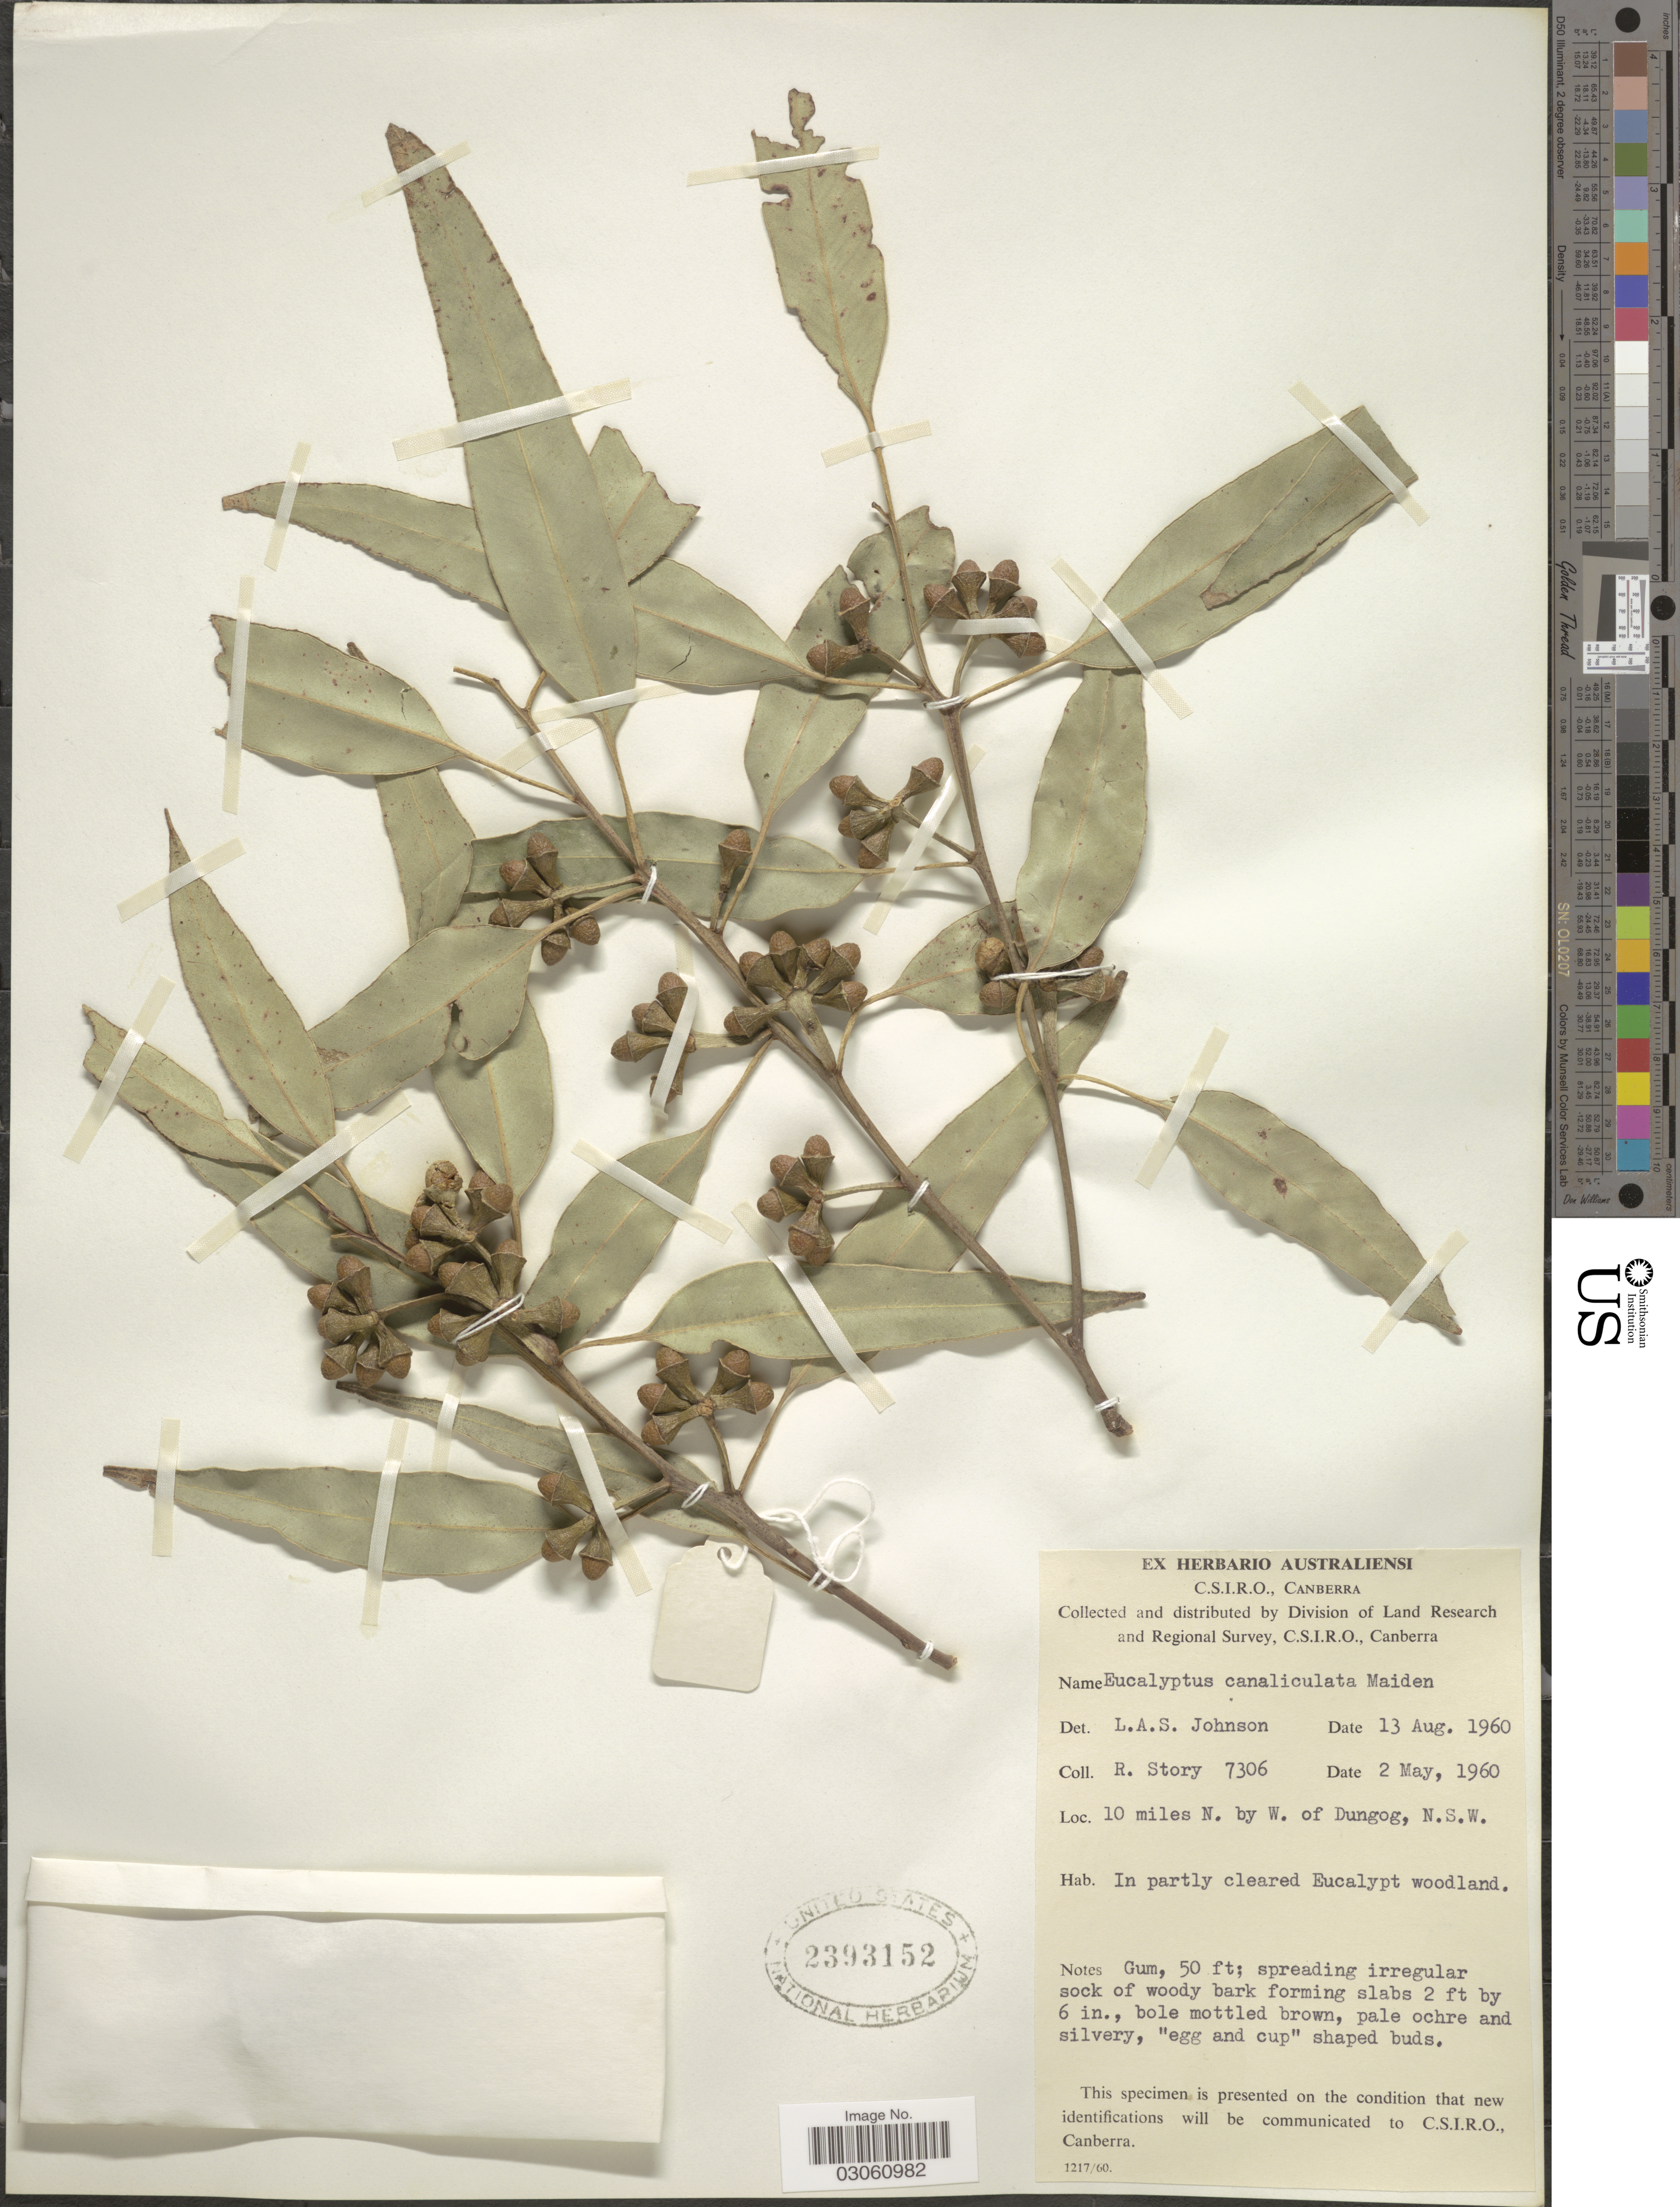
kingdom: Plantae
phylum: Tracheophyta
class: Magnoliopsida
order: Myrtales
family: Myrtaceae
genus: Eucalyptus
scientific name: Eucalyptus canaliculata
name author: Maiden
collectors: R. Story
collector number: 7306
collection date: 1960-05-02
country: Australia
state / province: New South Wales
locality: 10 miles N. by W. of Dungog.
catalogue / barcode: US 2393152